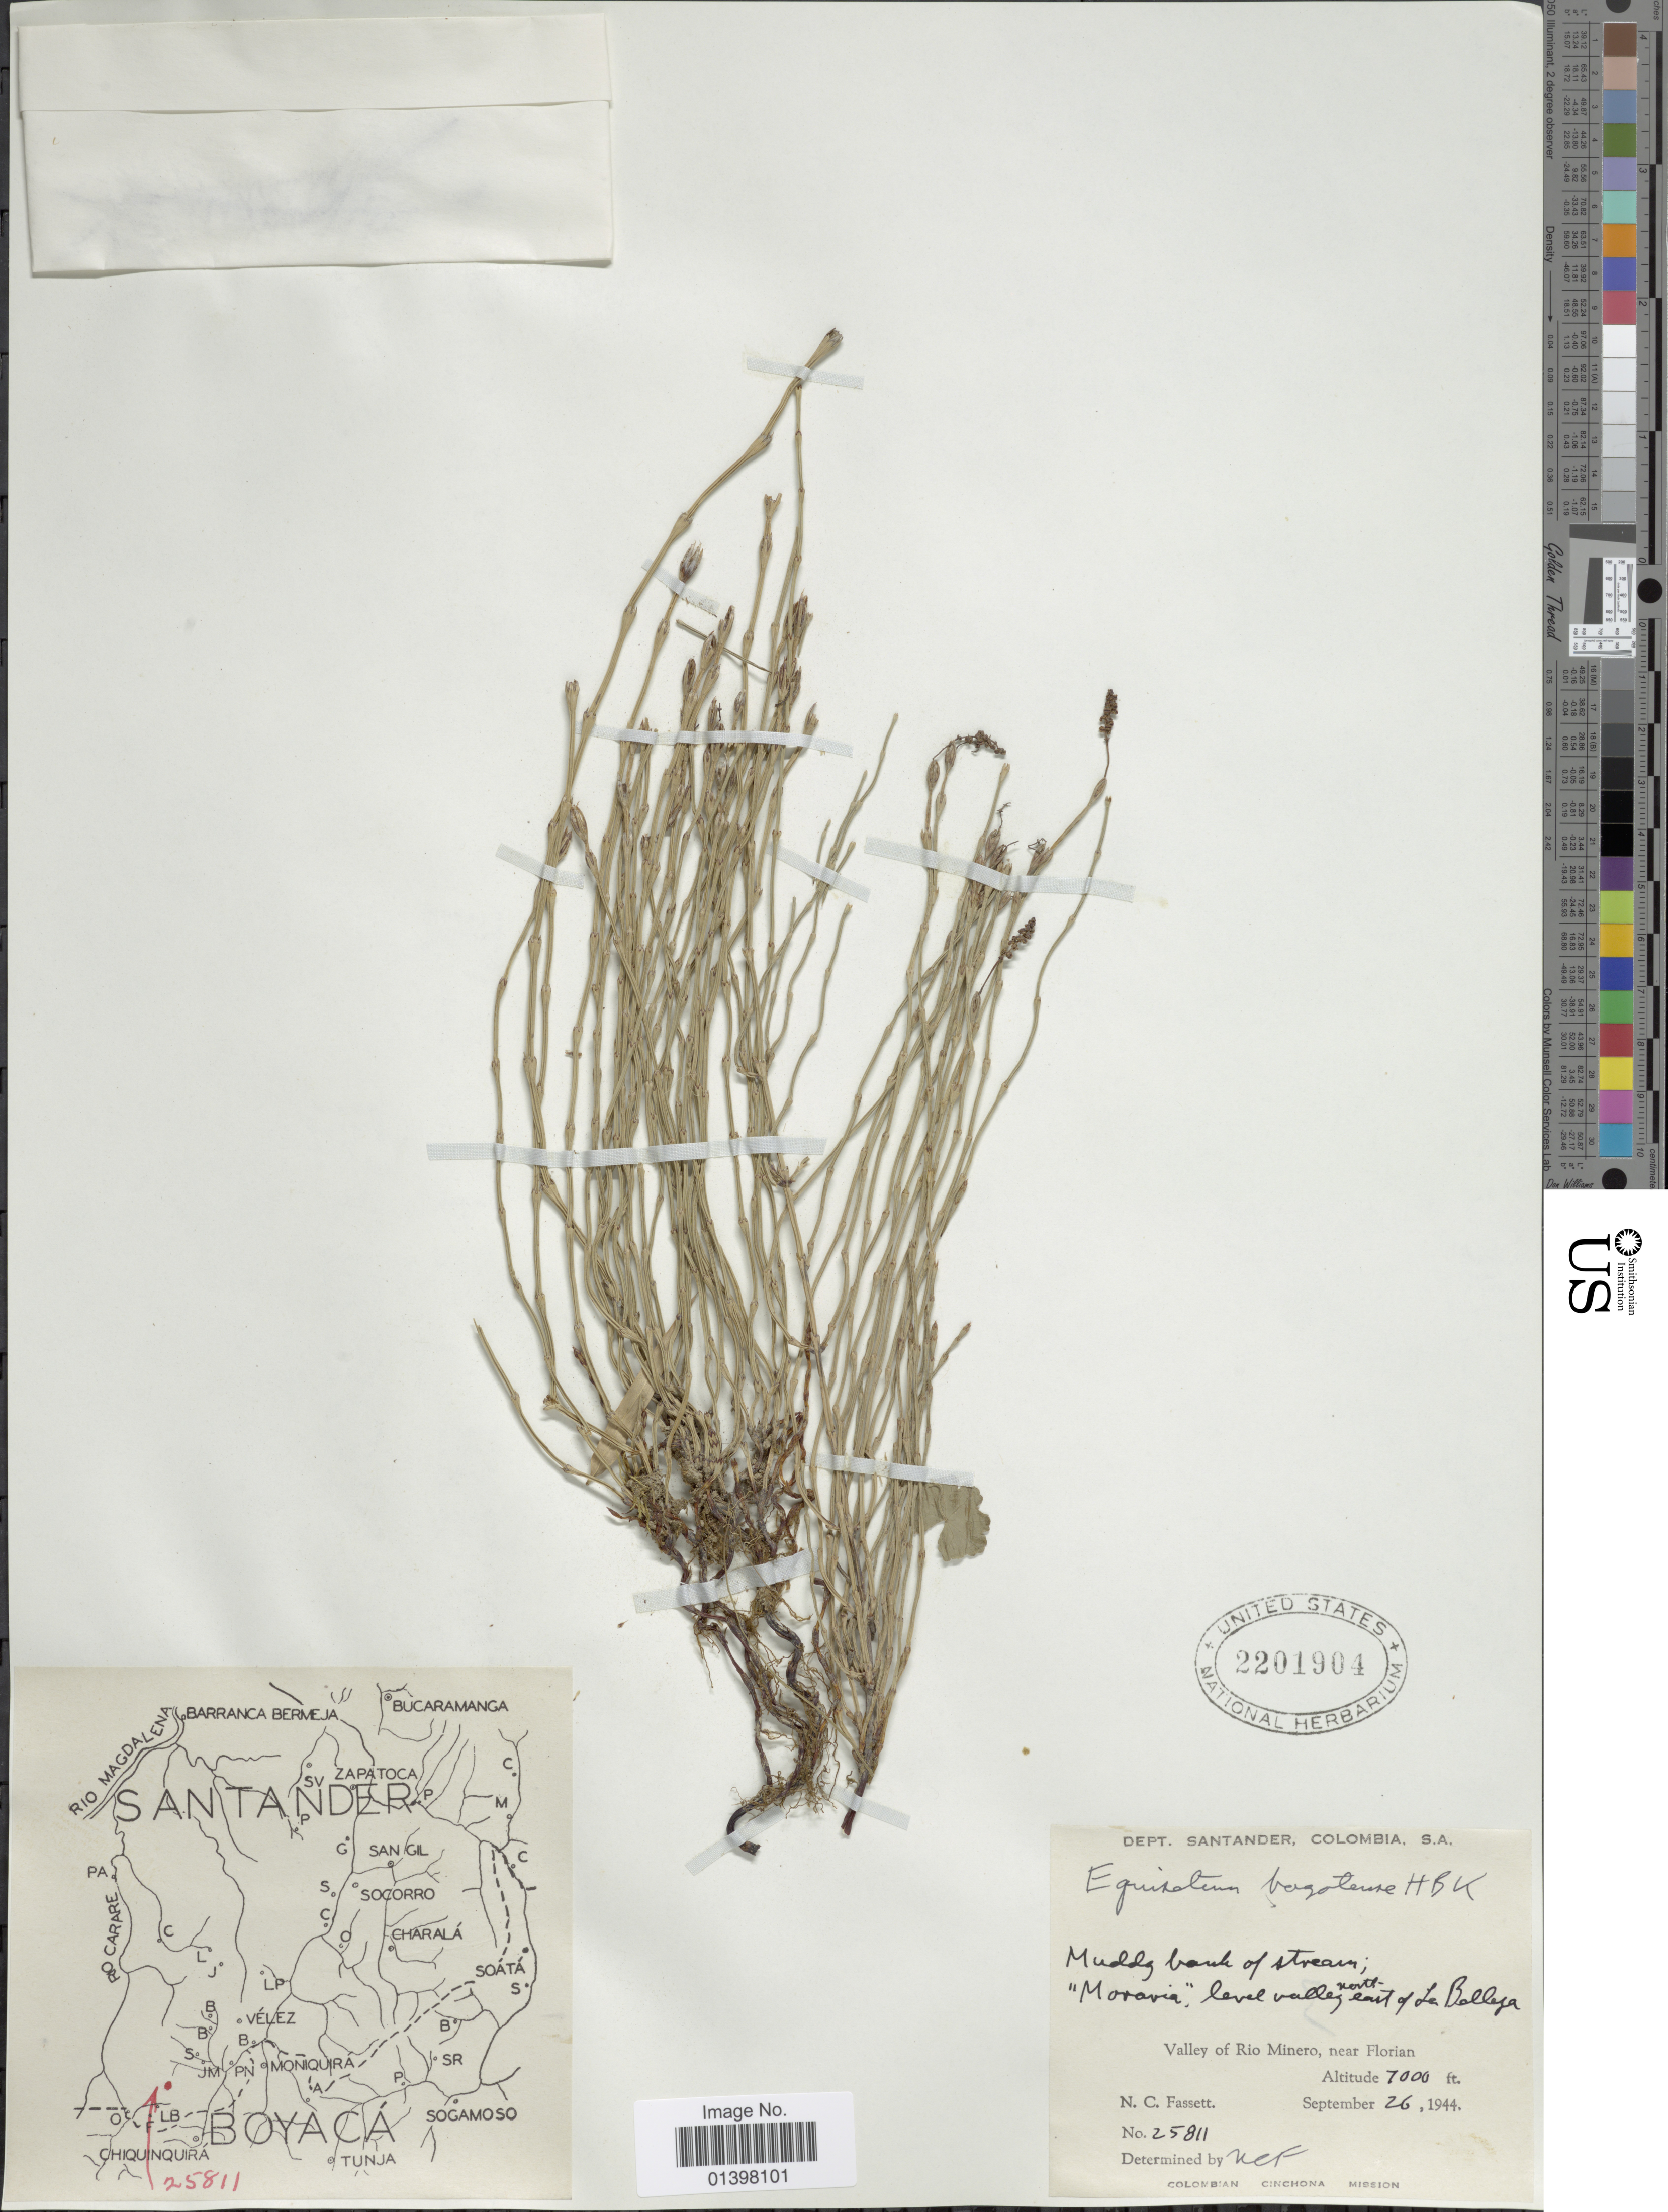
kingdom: Plantae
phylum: Tracheophyta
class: Polypodiopsida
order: Equisetales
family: Equisetaceae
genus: Equisetum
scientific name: Equisetum bogotense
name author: Kunth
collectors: N. C. Fassett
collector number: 25811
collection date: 1944-09-26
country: Colombia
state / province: Santander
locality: Valley of Rio Minero, near Florian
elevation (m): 2134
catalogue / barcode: US 2201904